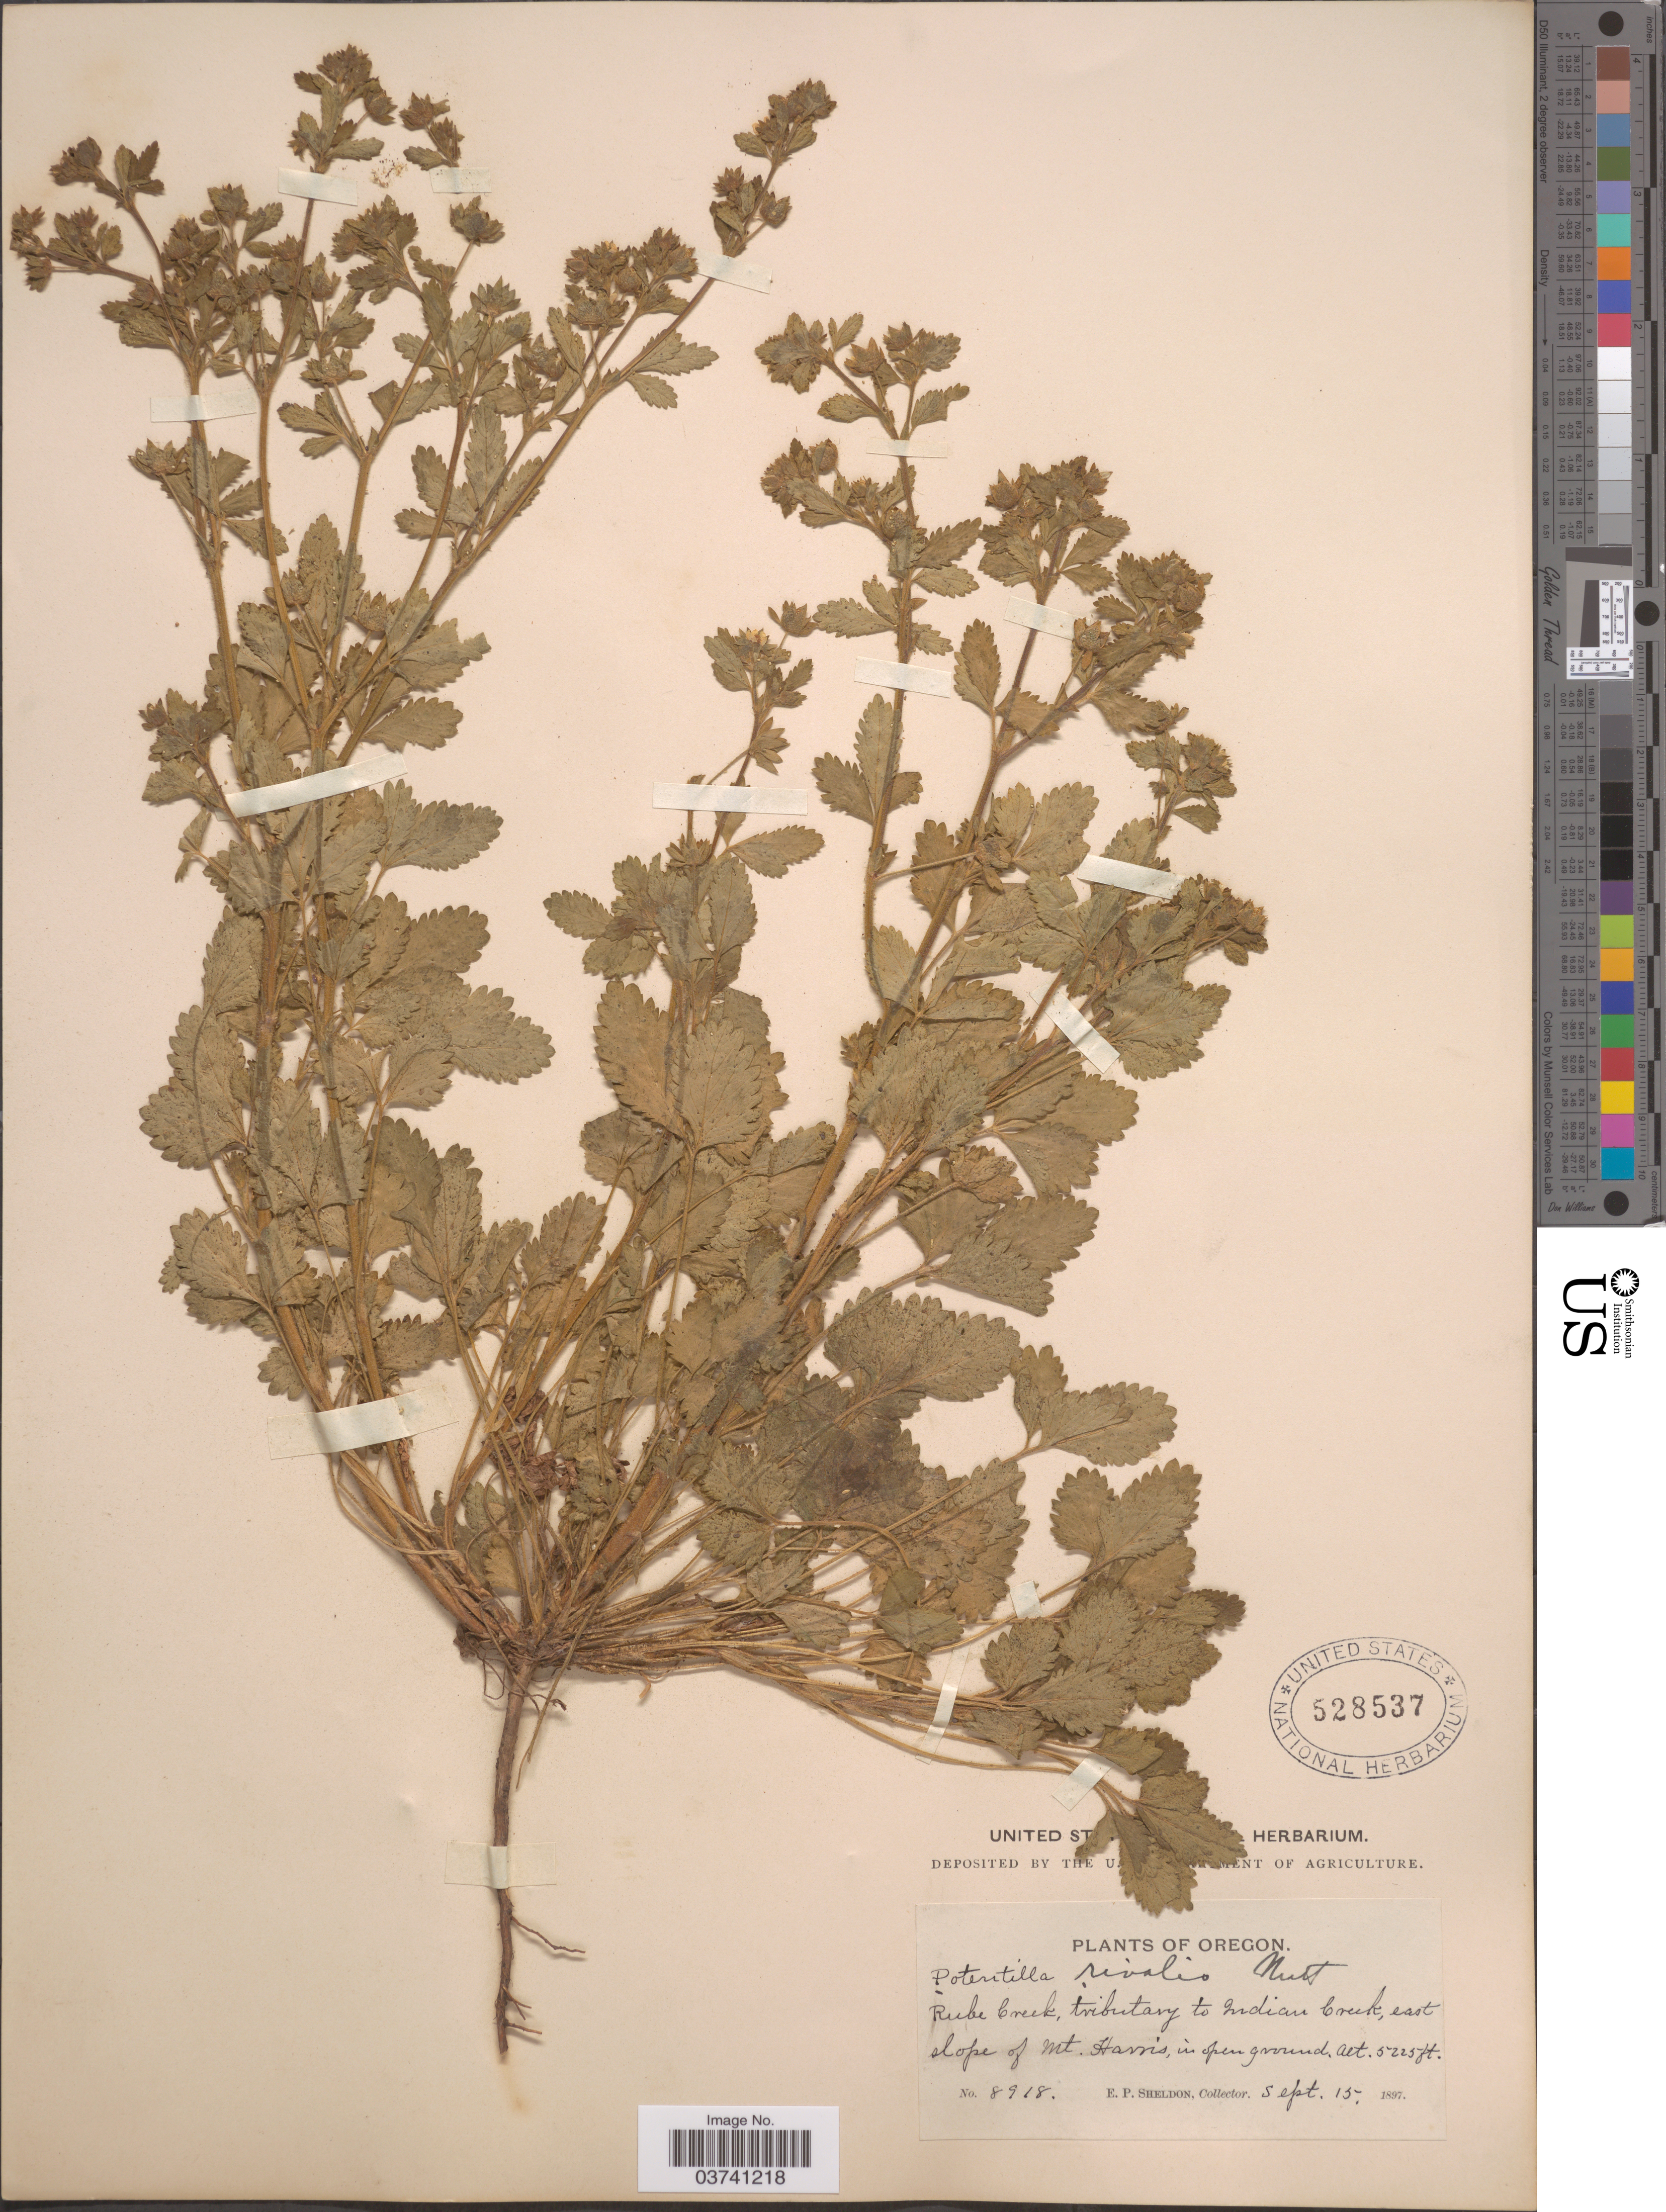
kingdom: Plantae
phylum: Tracheophyta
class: Magnoliopsida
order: Rosales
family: Rosaceae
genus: Potentilla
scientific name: Potentilla rivalis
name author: Nutt.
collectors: E. P. Sheldon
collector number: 8918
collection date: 1897-09-15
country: United States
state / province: Oregon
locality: Rube Creek, tributary to Indian Creek, east slope of Mt. Harris in open ground.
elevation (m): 1593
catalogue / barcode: US 528537